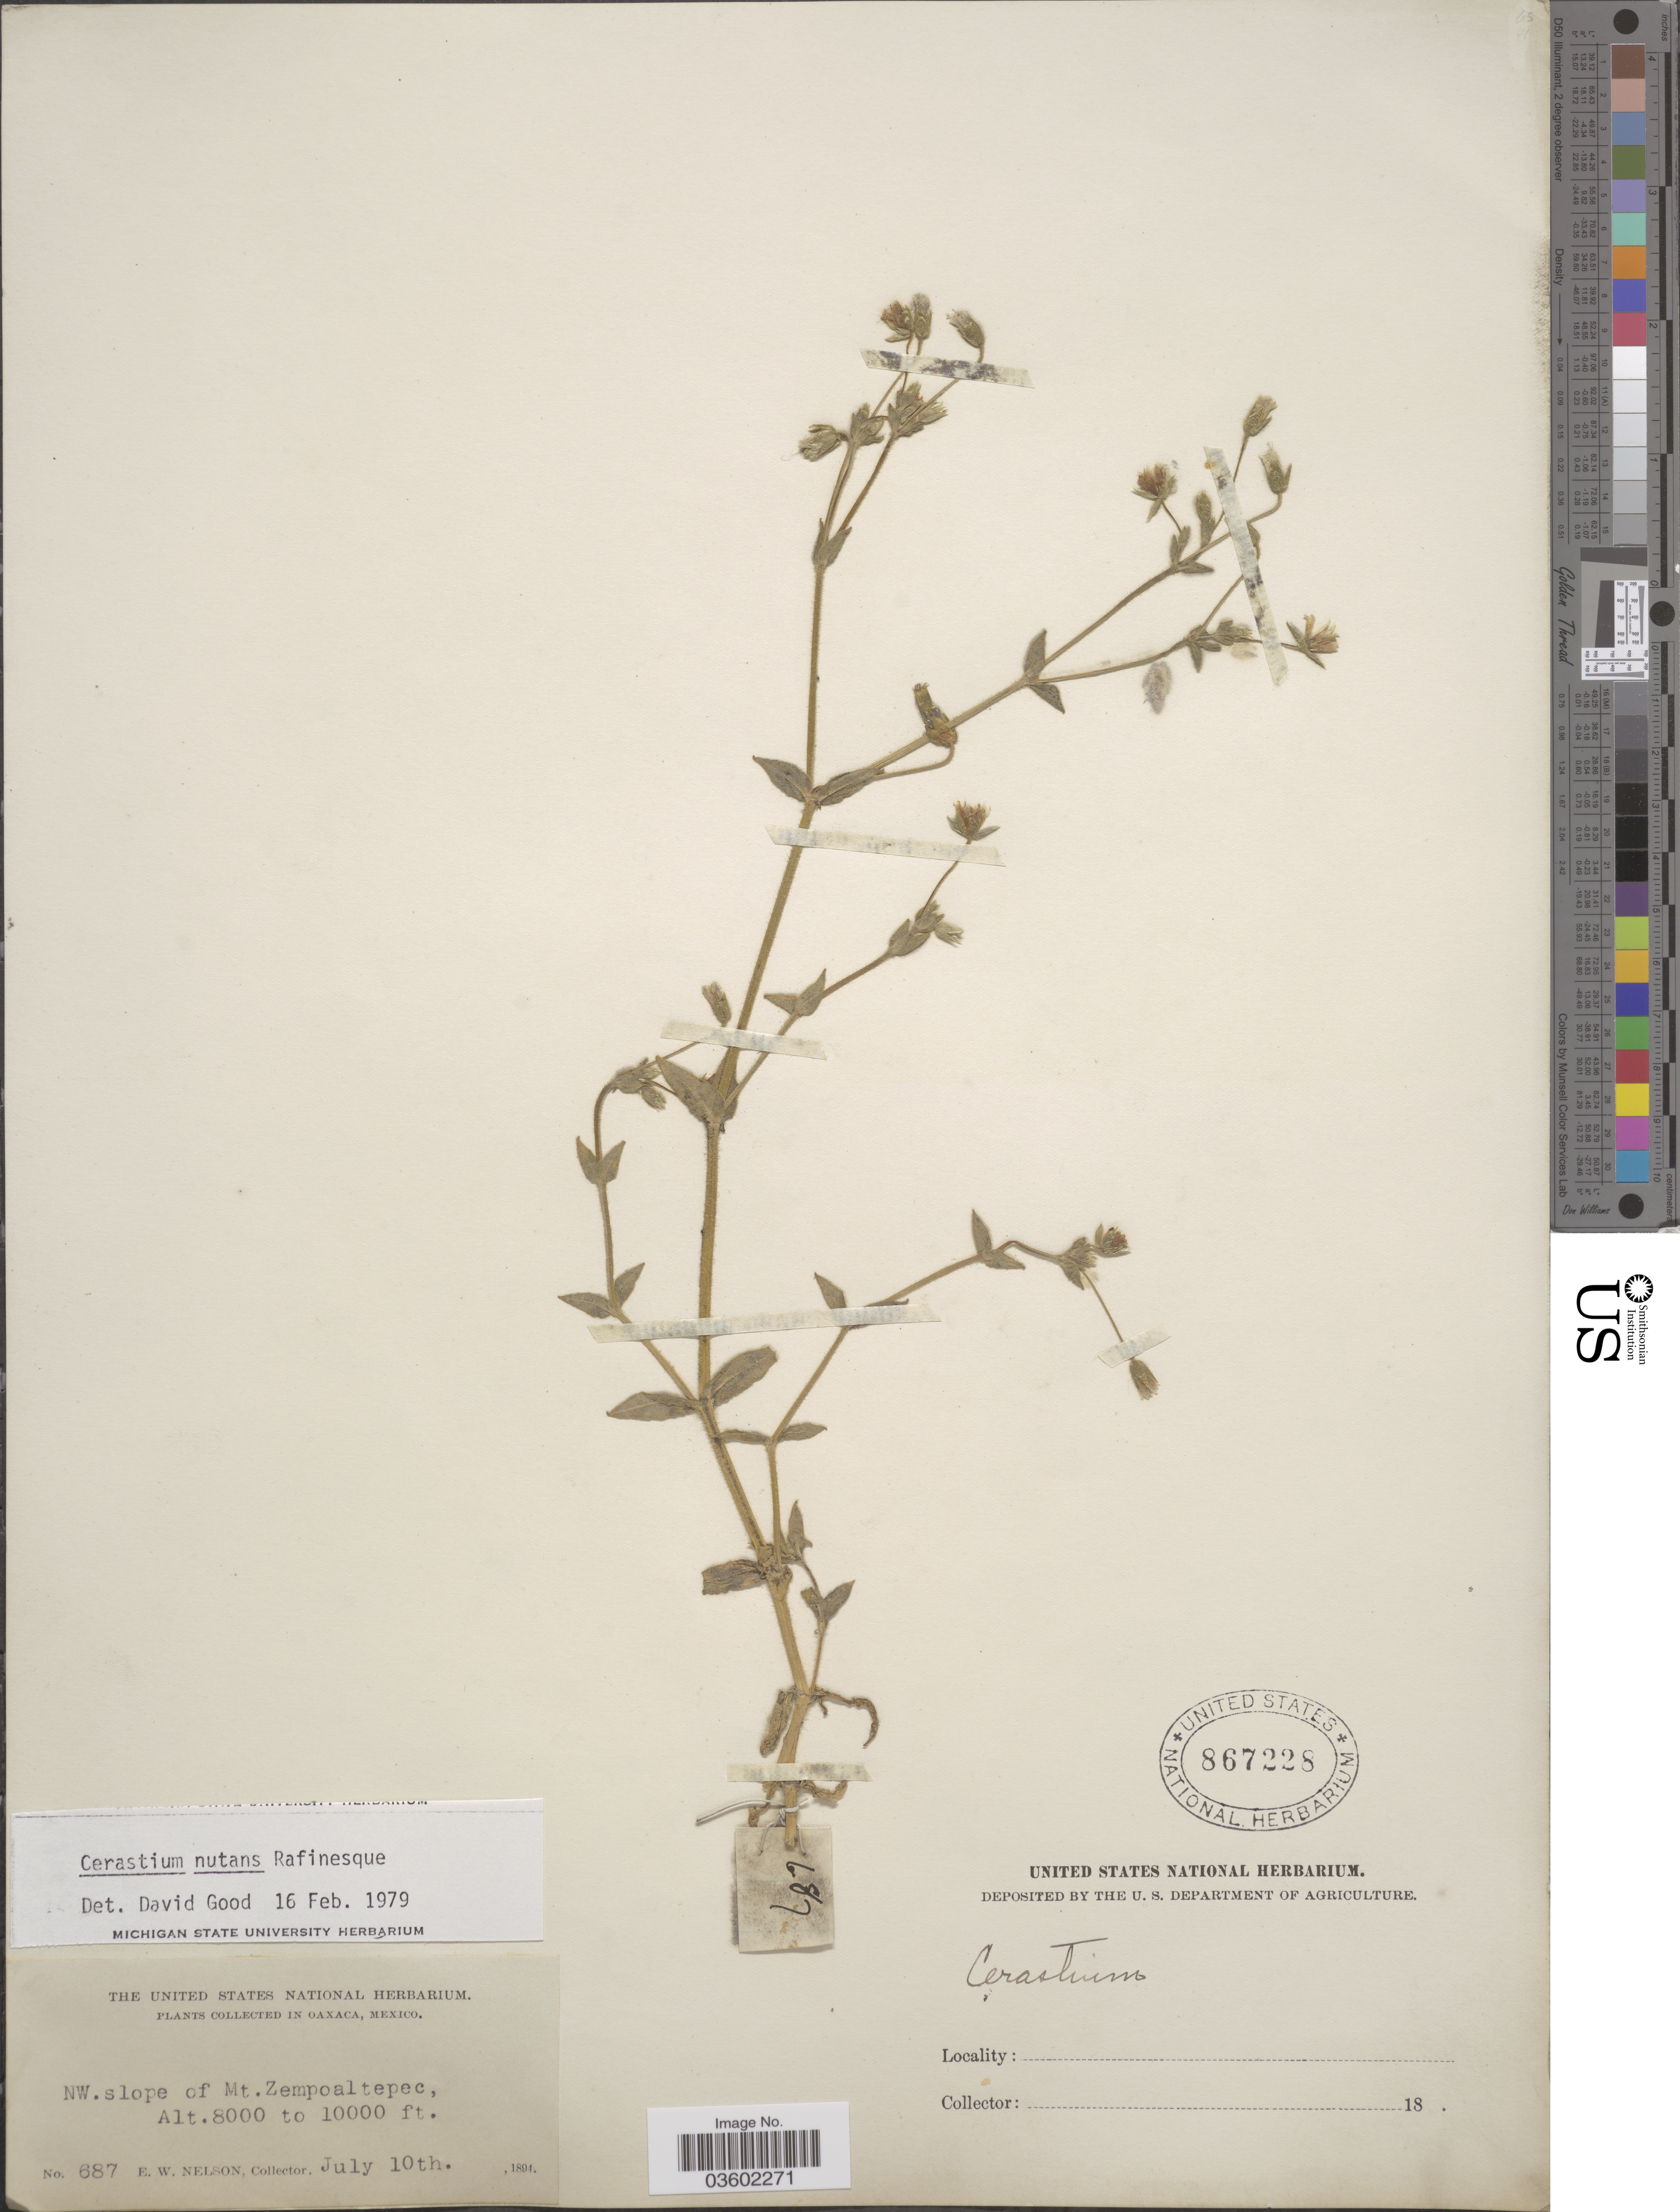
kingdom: Plantae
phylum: Tracheophyta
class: Magnoliopsida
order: Caryophyllales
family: Caryophyllaceae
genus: Cerastium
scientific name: Cerastium nutans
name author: Raf.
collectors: E. W. Nelson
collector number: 687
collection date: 1891-07-10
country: Mexico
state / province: Oaxaca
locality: NW. slope of Mt. Zempoaltepec.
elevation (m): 2438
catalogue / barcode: US 867228